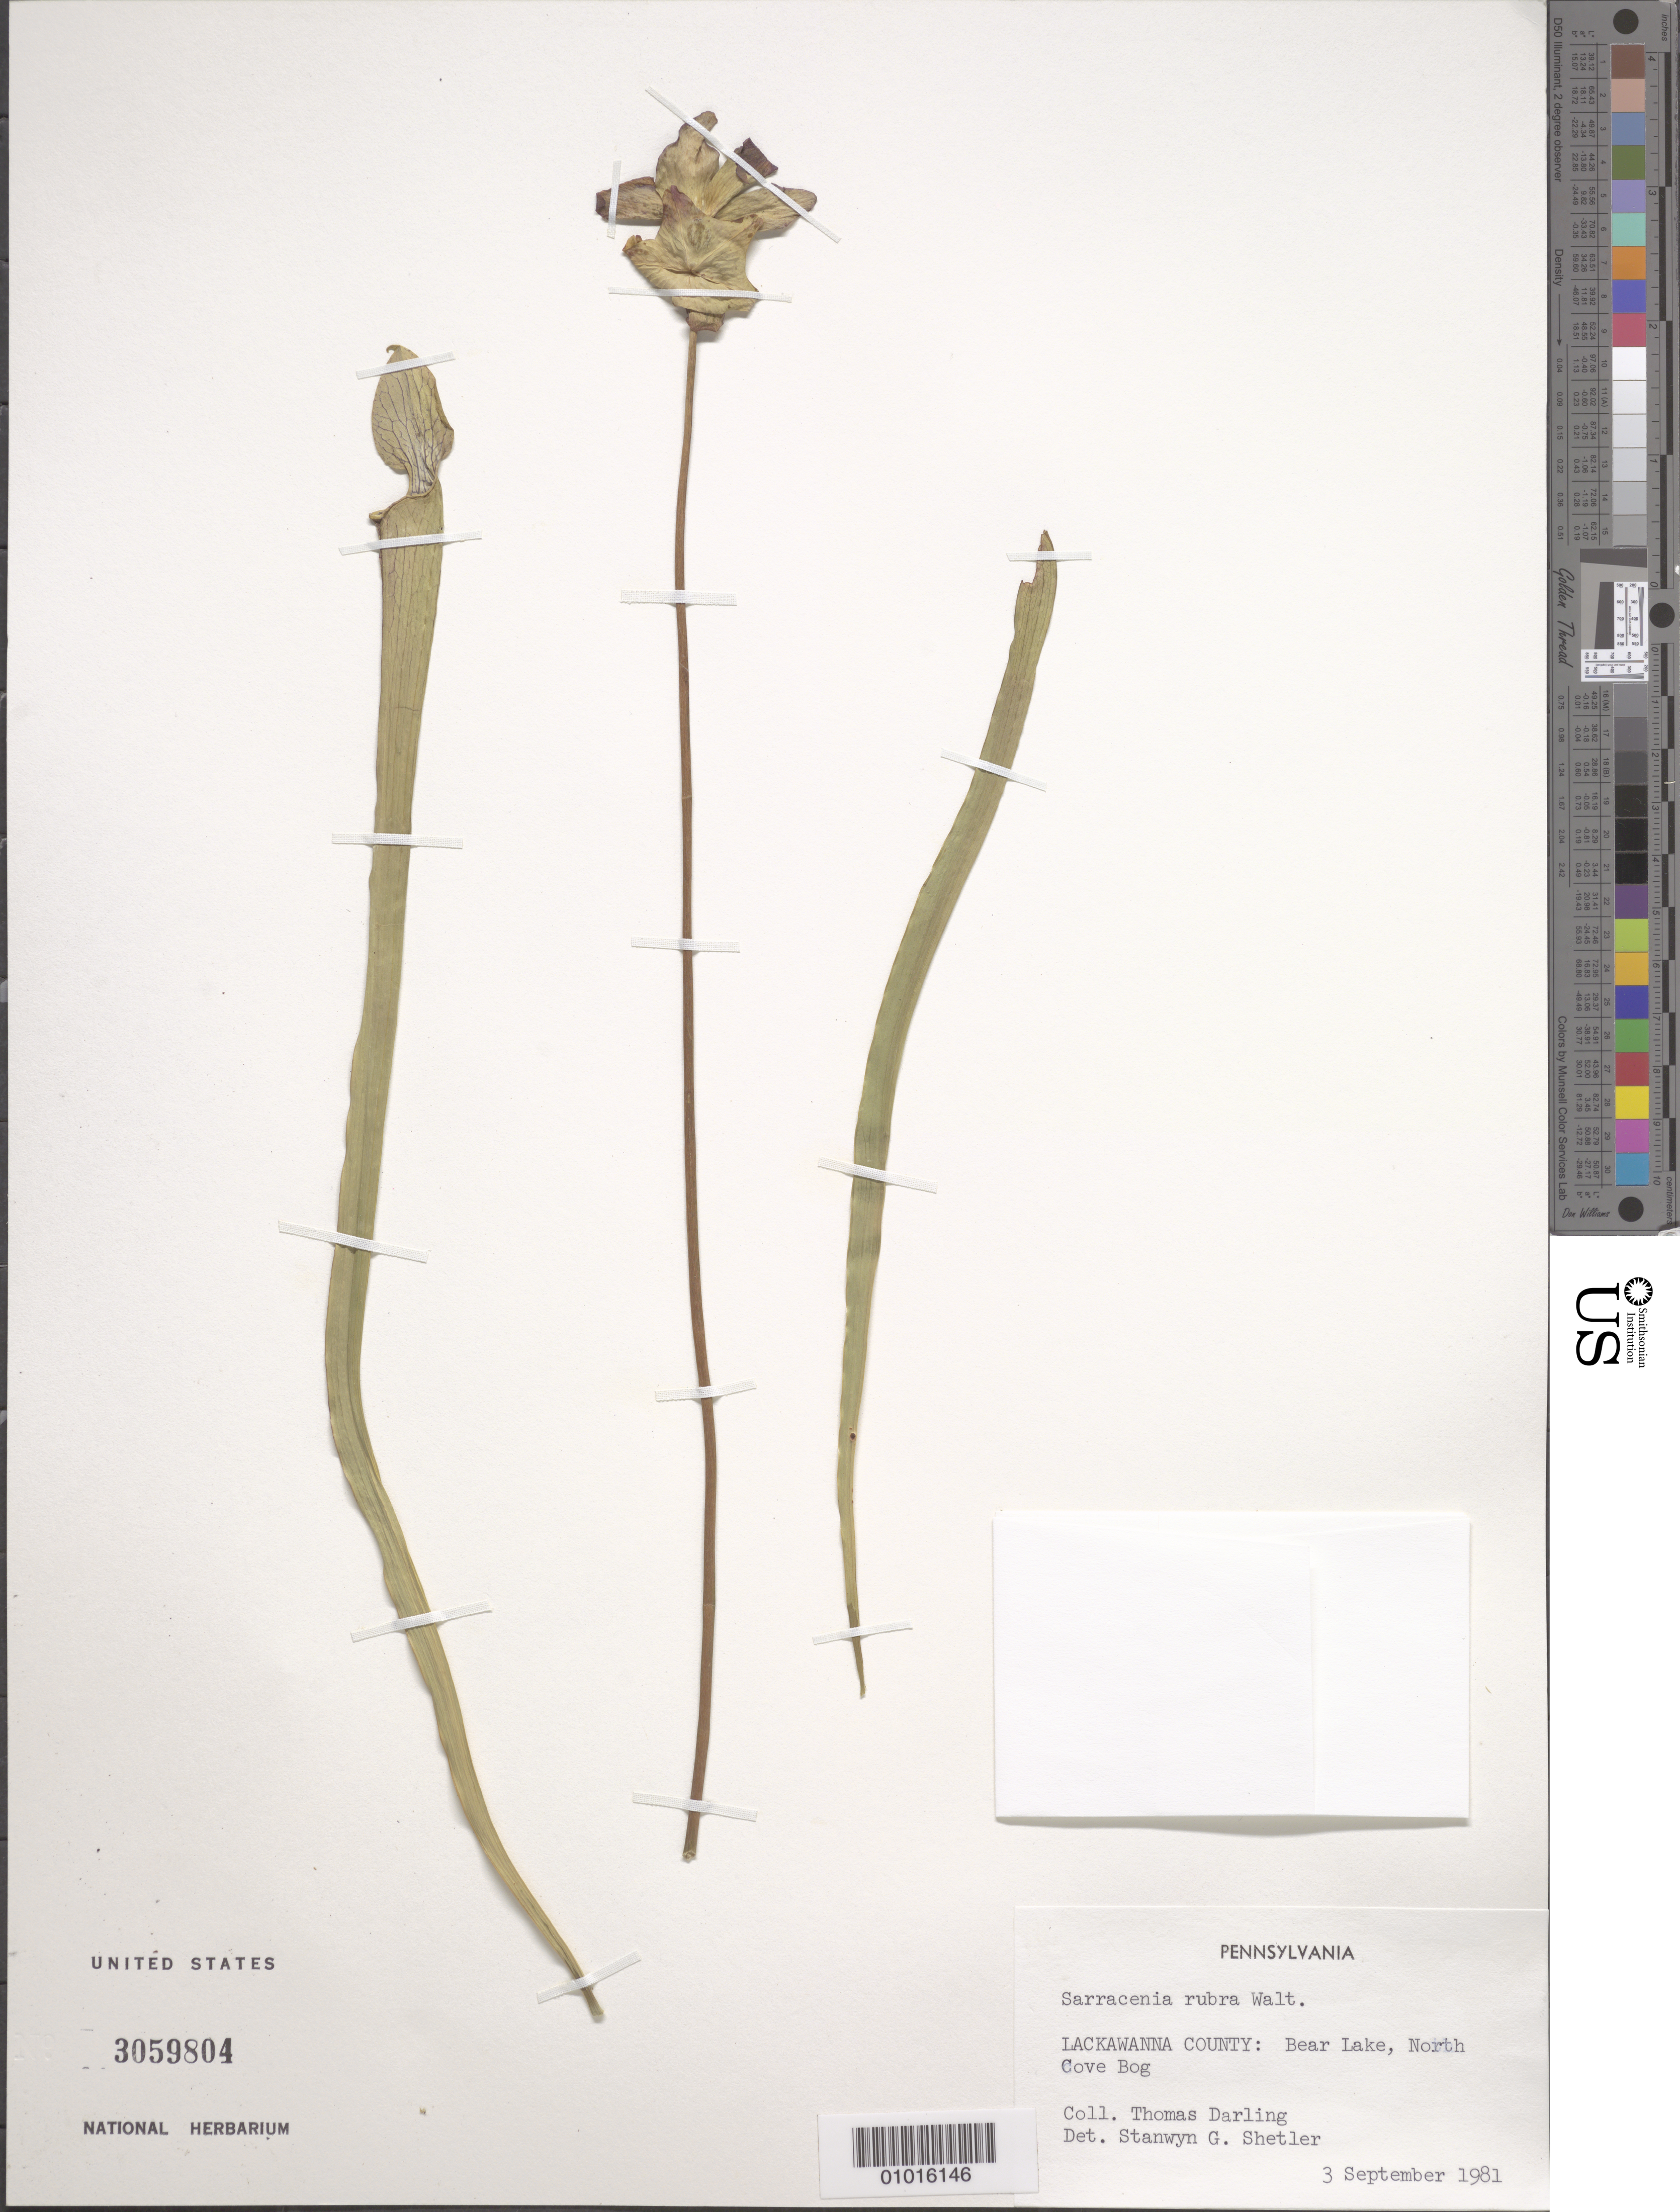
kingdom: Plantae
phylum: Tracheophyta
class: Magnoliopsida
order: Ericales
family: Sarraceniaceae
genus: Sarracenia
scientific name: Sarracenia rubra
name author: Walter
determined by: Shetler, Stanwyn G., (US), NMNH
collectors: T. Darling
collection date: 1981-09-03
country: United States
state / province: Pennsylvania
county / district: Lackawanna County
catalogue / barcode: US 3059804